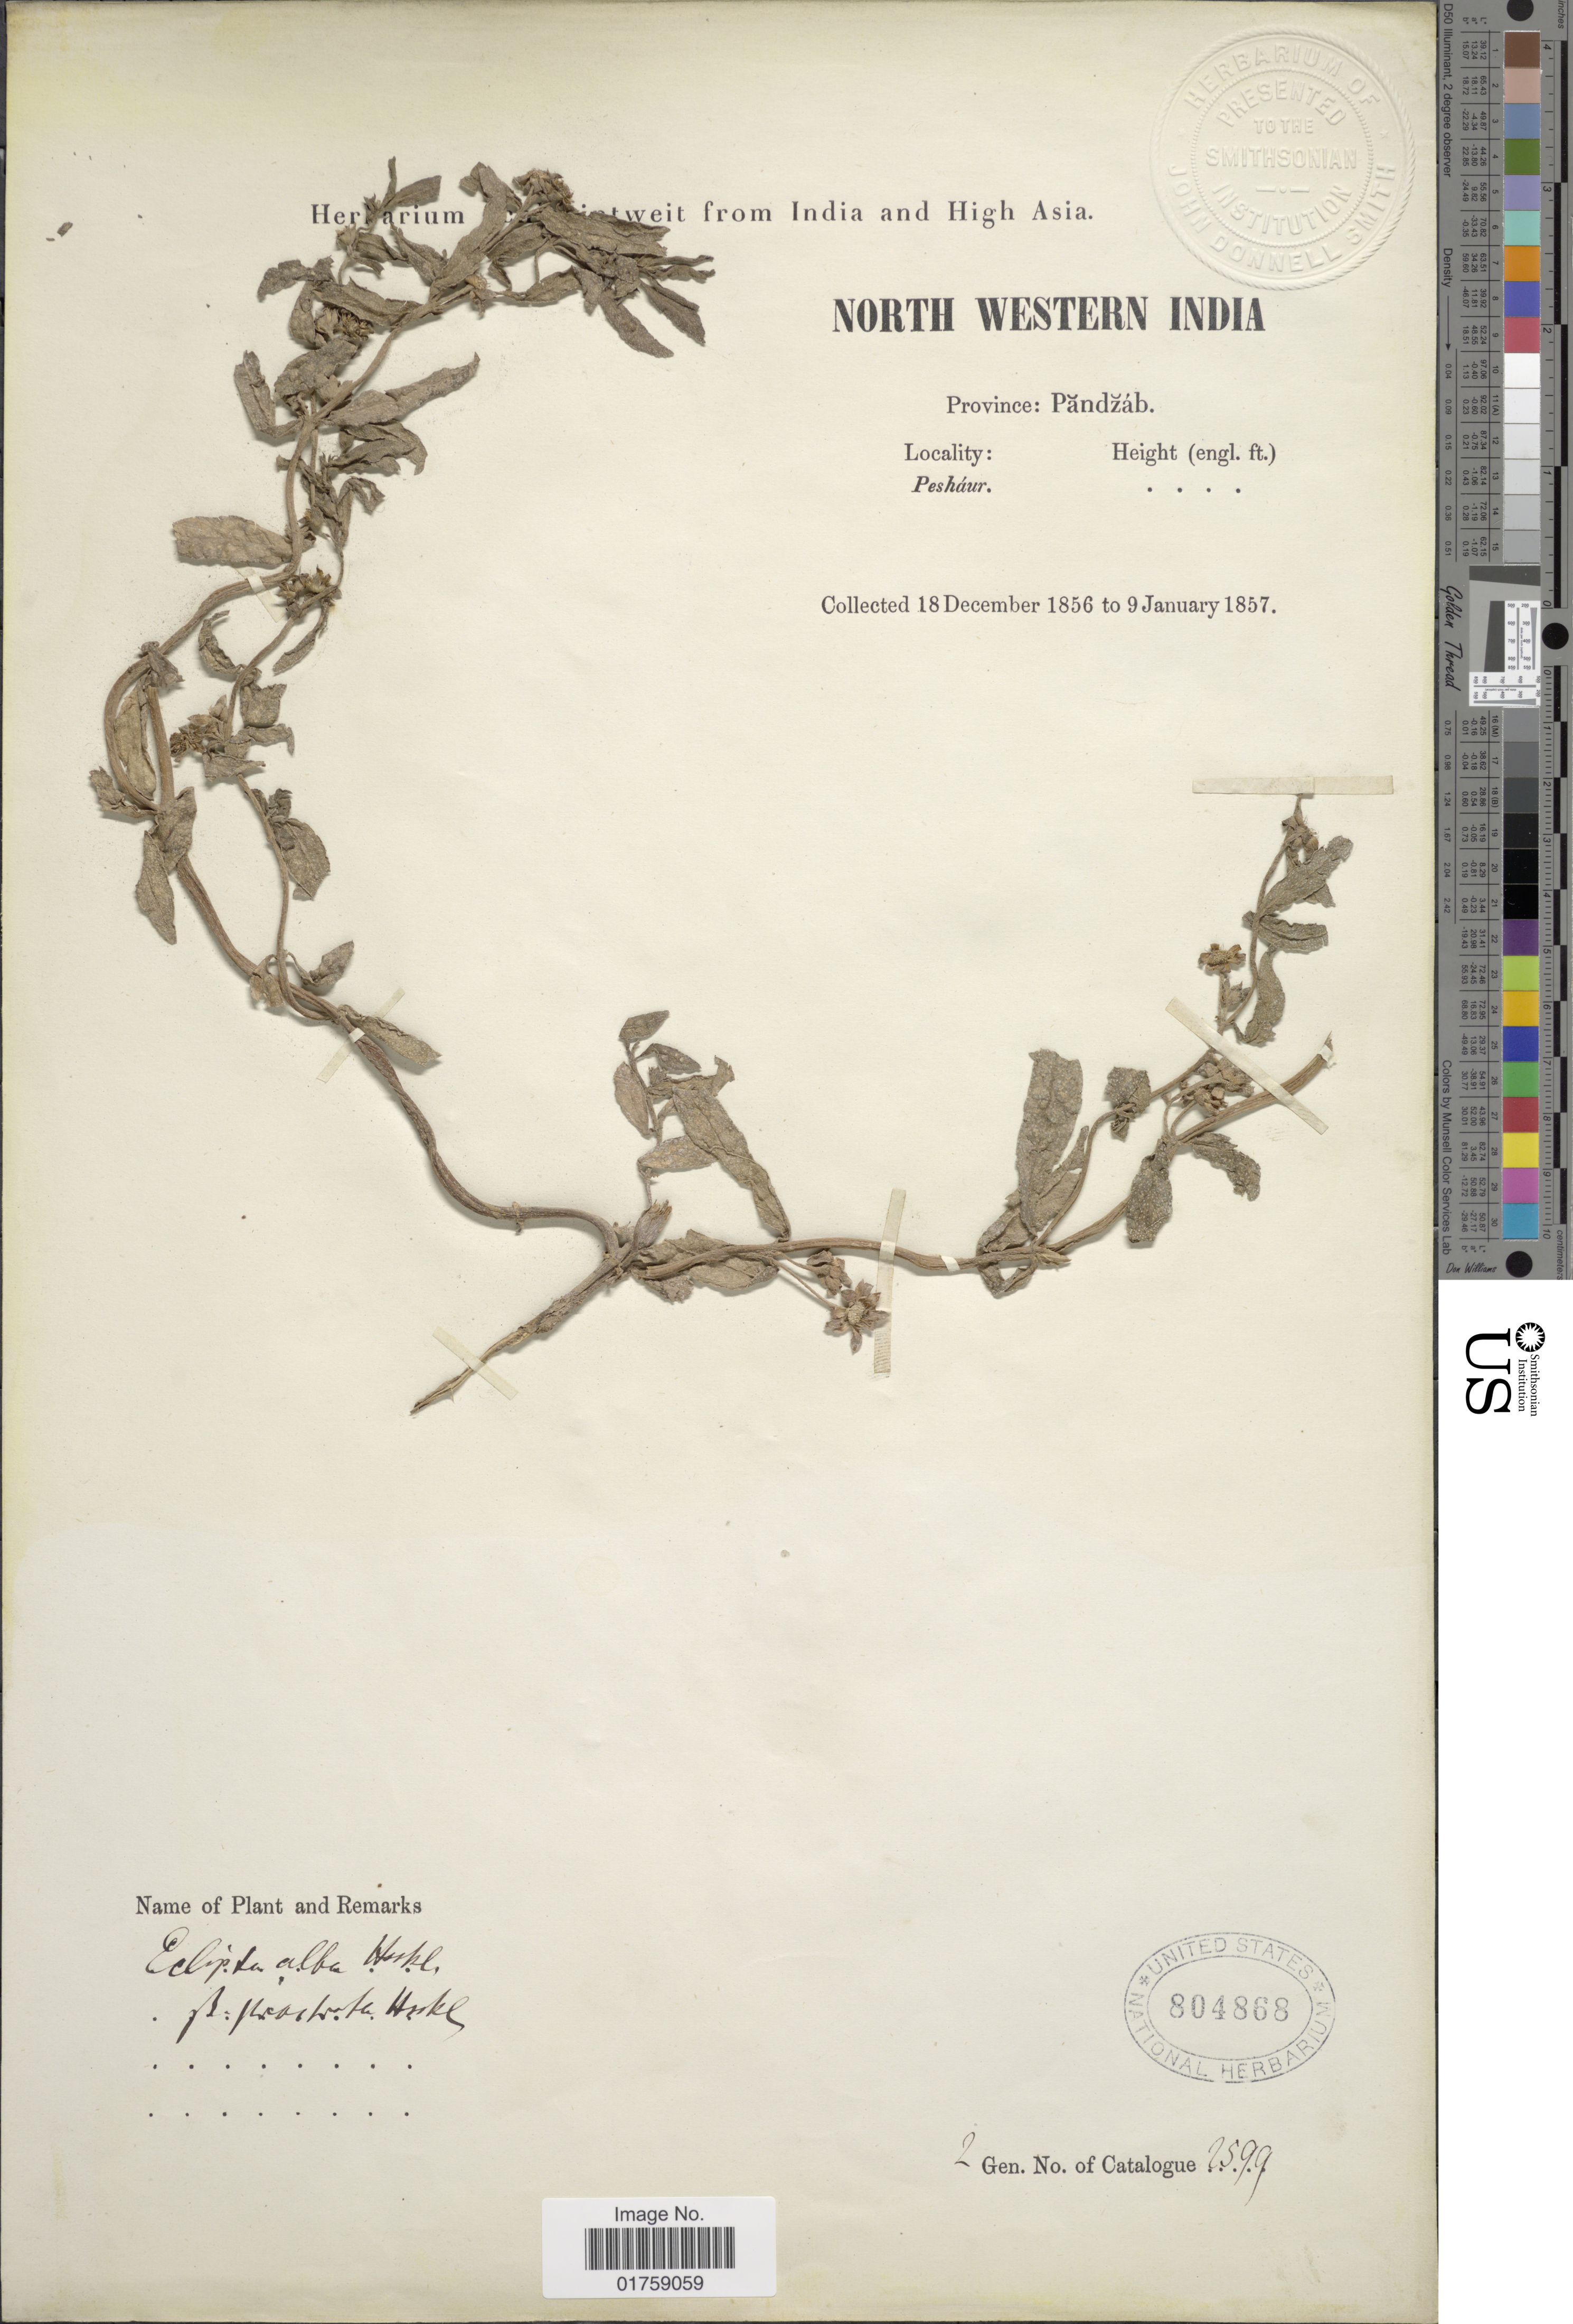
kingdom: Plantae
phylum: Tracheophyta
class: Magnoliopsida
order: Asterales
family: Asteraceae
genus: Eclipta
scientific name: Eclipta prostrata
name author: (L.) L.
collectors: ex herb. Weit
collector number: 2599?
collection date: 1856-12-18/1857-01-09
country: India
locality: Northwestern India. Province: Pandzab. Peshaur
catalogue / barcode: US 804868